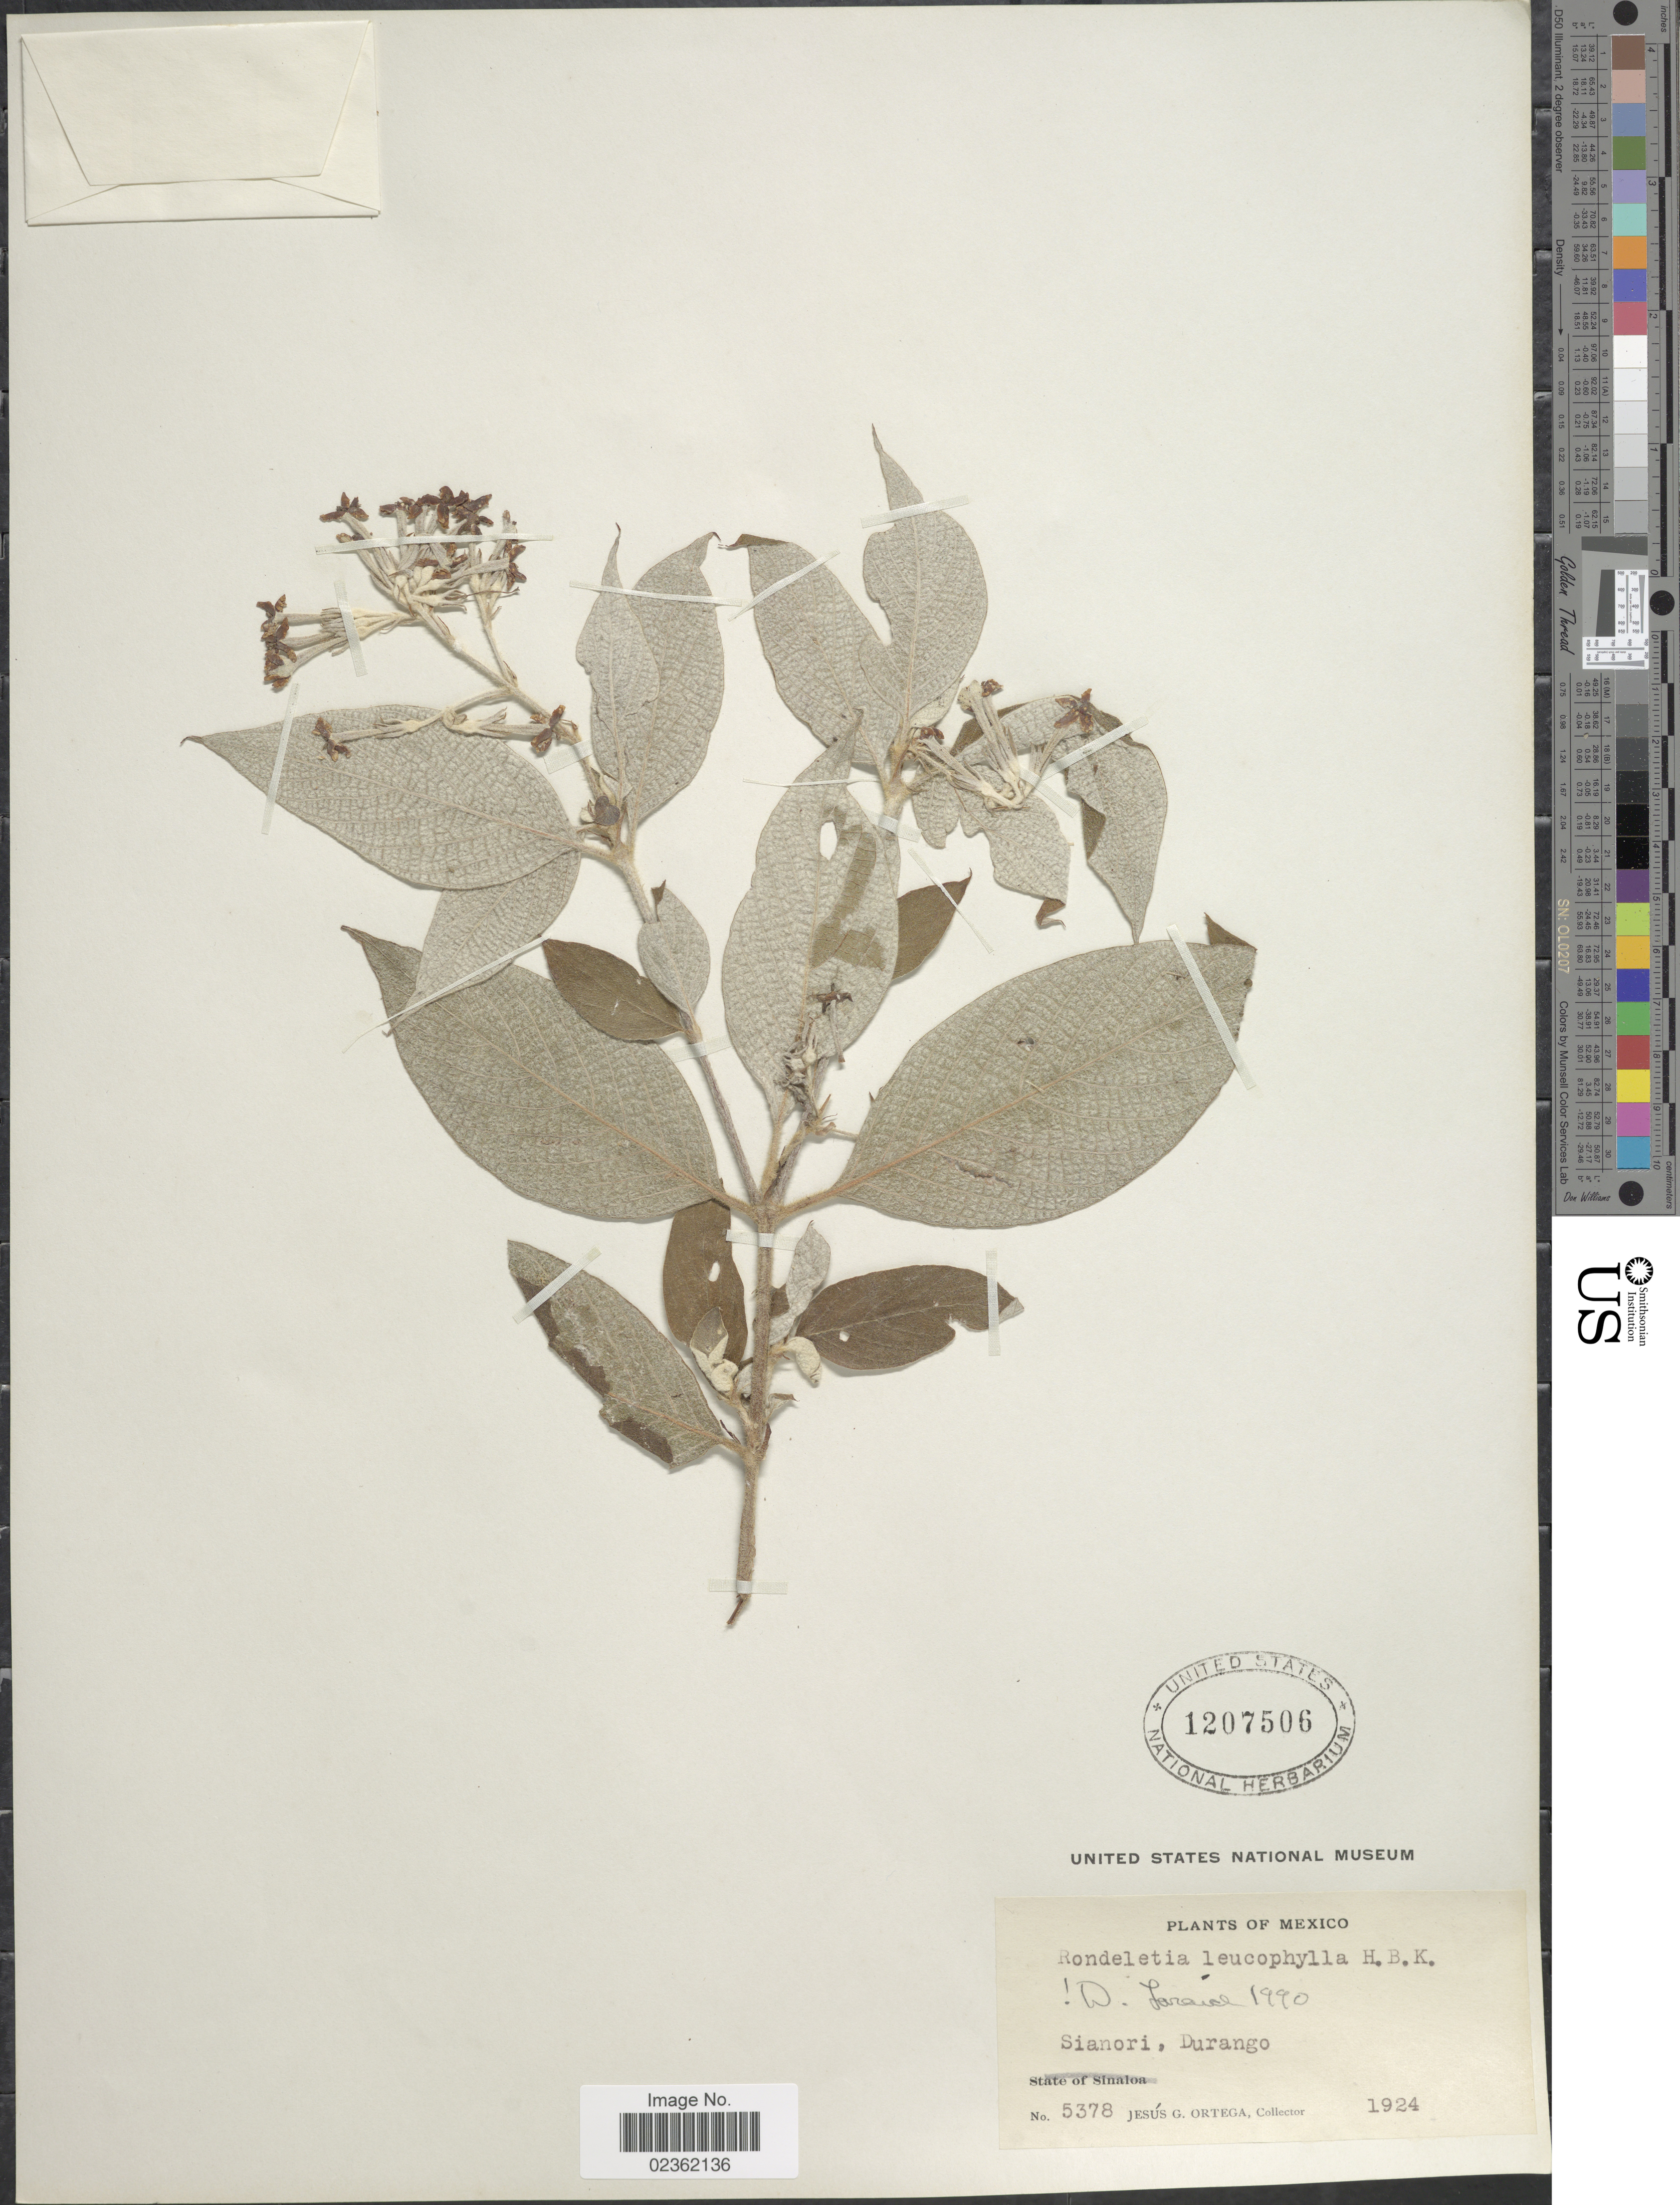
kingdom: Plantae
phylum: Tracheophyta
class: Magnoliopsida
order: Gentianales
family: Rubiaceae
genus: Rondeletia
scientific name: Rondeletia leucophylla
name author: Kunth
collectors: J. Ortega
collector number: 5378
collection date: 1924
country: Mexico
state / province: Durango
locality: Sianori.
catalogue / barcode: US 1207506